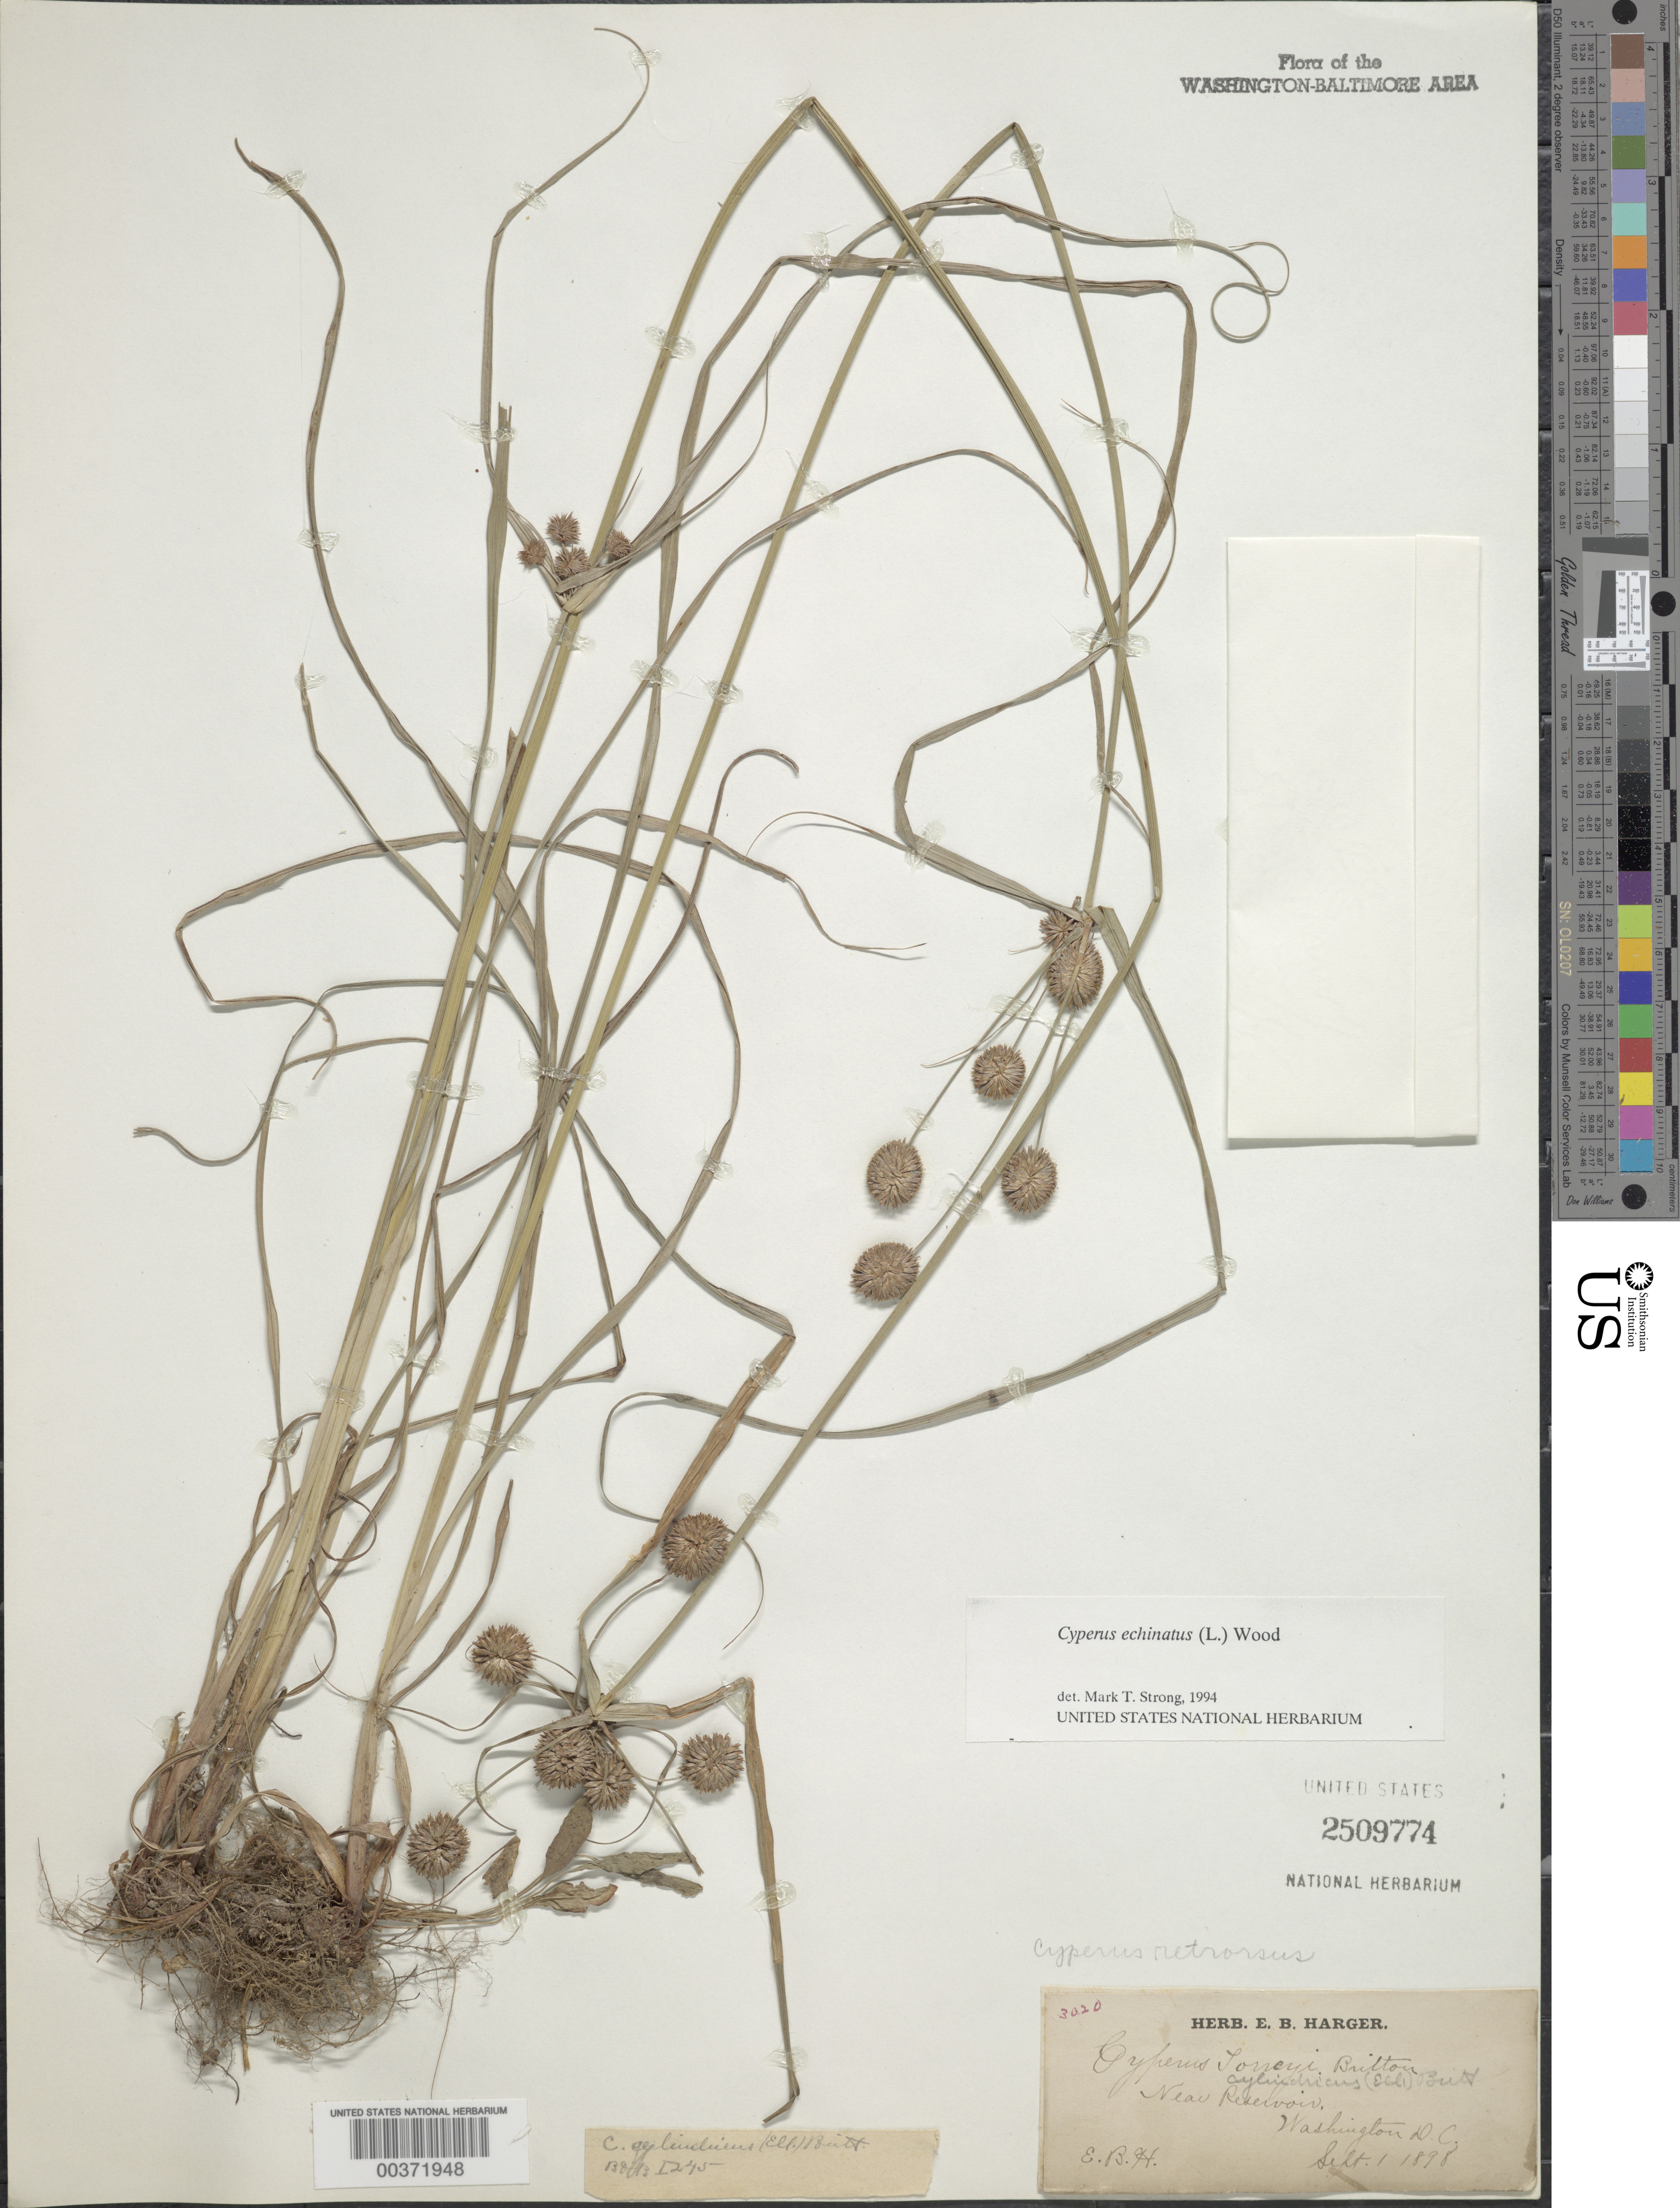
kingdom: Plantae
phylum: Tracheophyta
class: Liliopsida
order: Poales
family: Cyperaceae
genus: Cyperus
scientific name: Cyperus echinatus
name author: (L.) Alph. Wood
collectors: E. B. Harger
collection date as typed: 01 Sep 1898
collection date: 1898-09-01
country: United States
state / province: District of Columbia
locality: Reservoir vicinity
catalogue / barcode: US 2509774